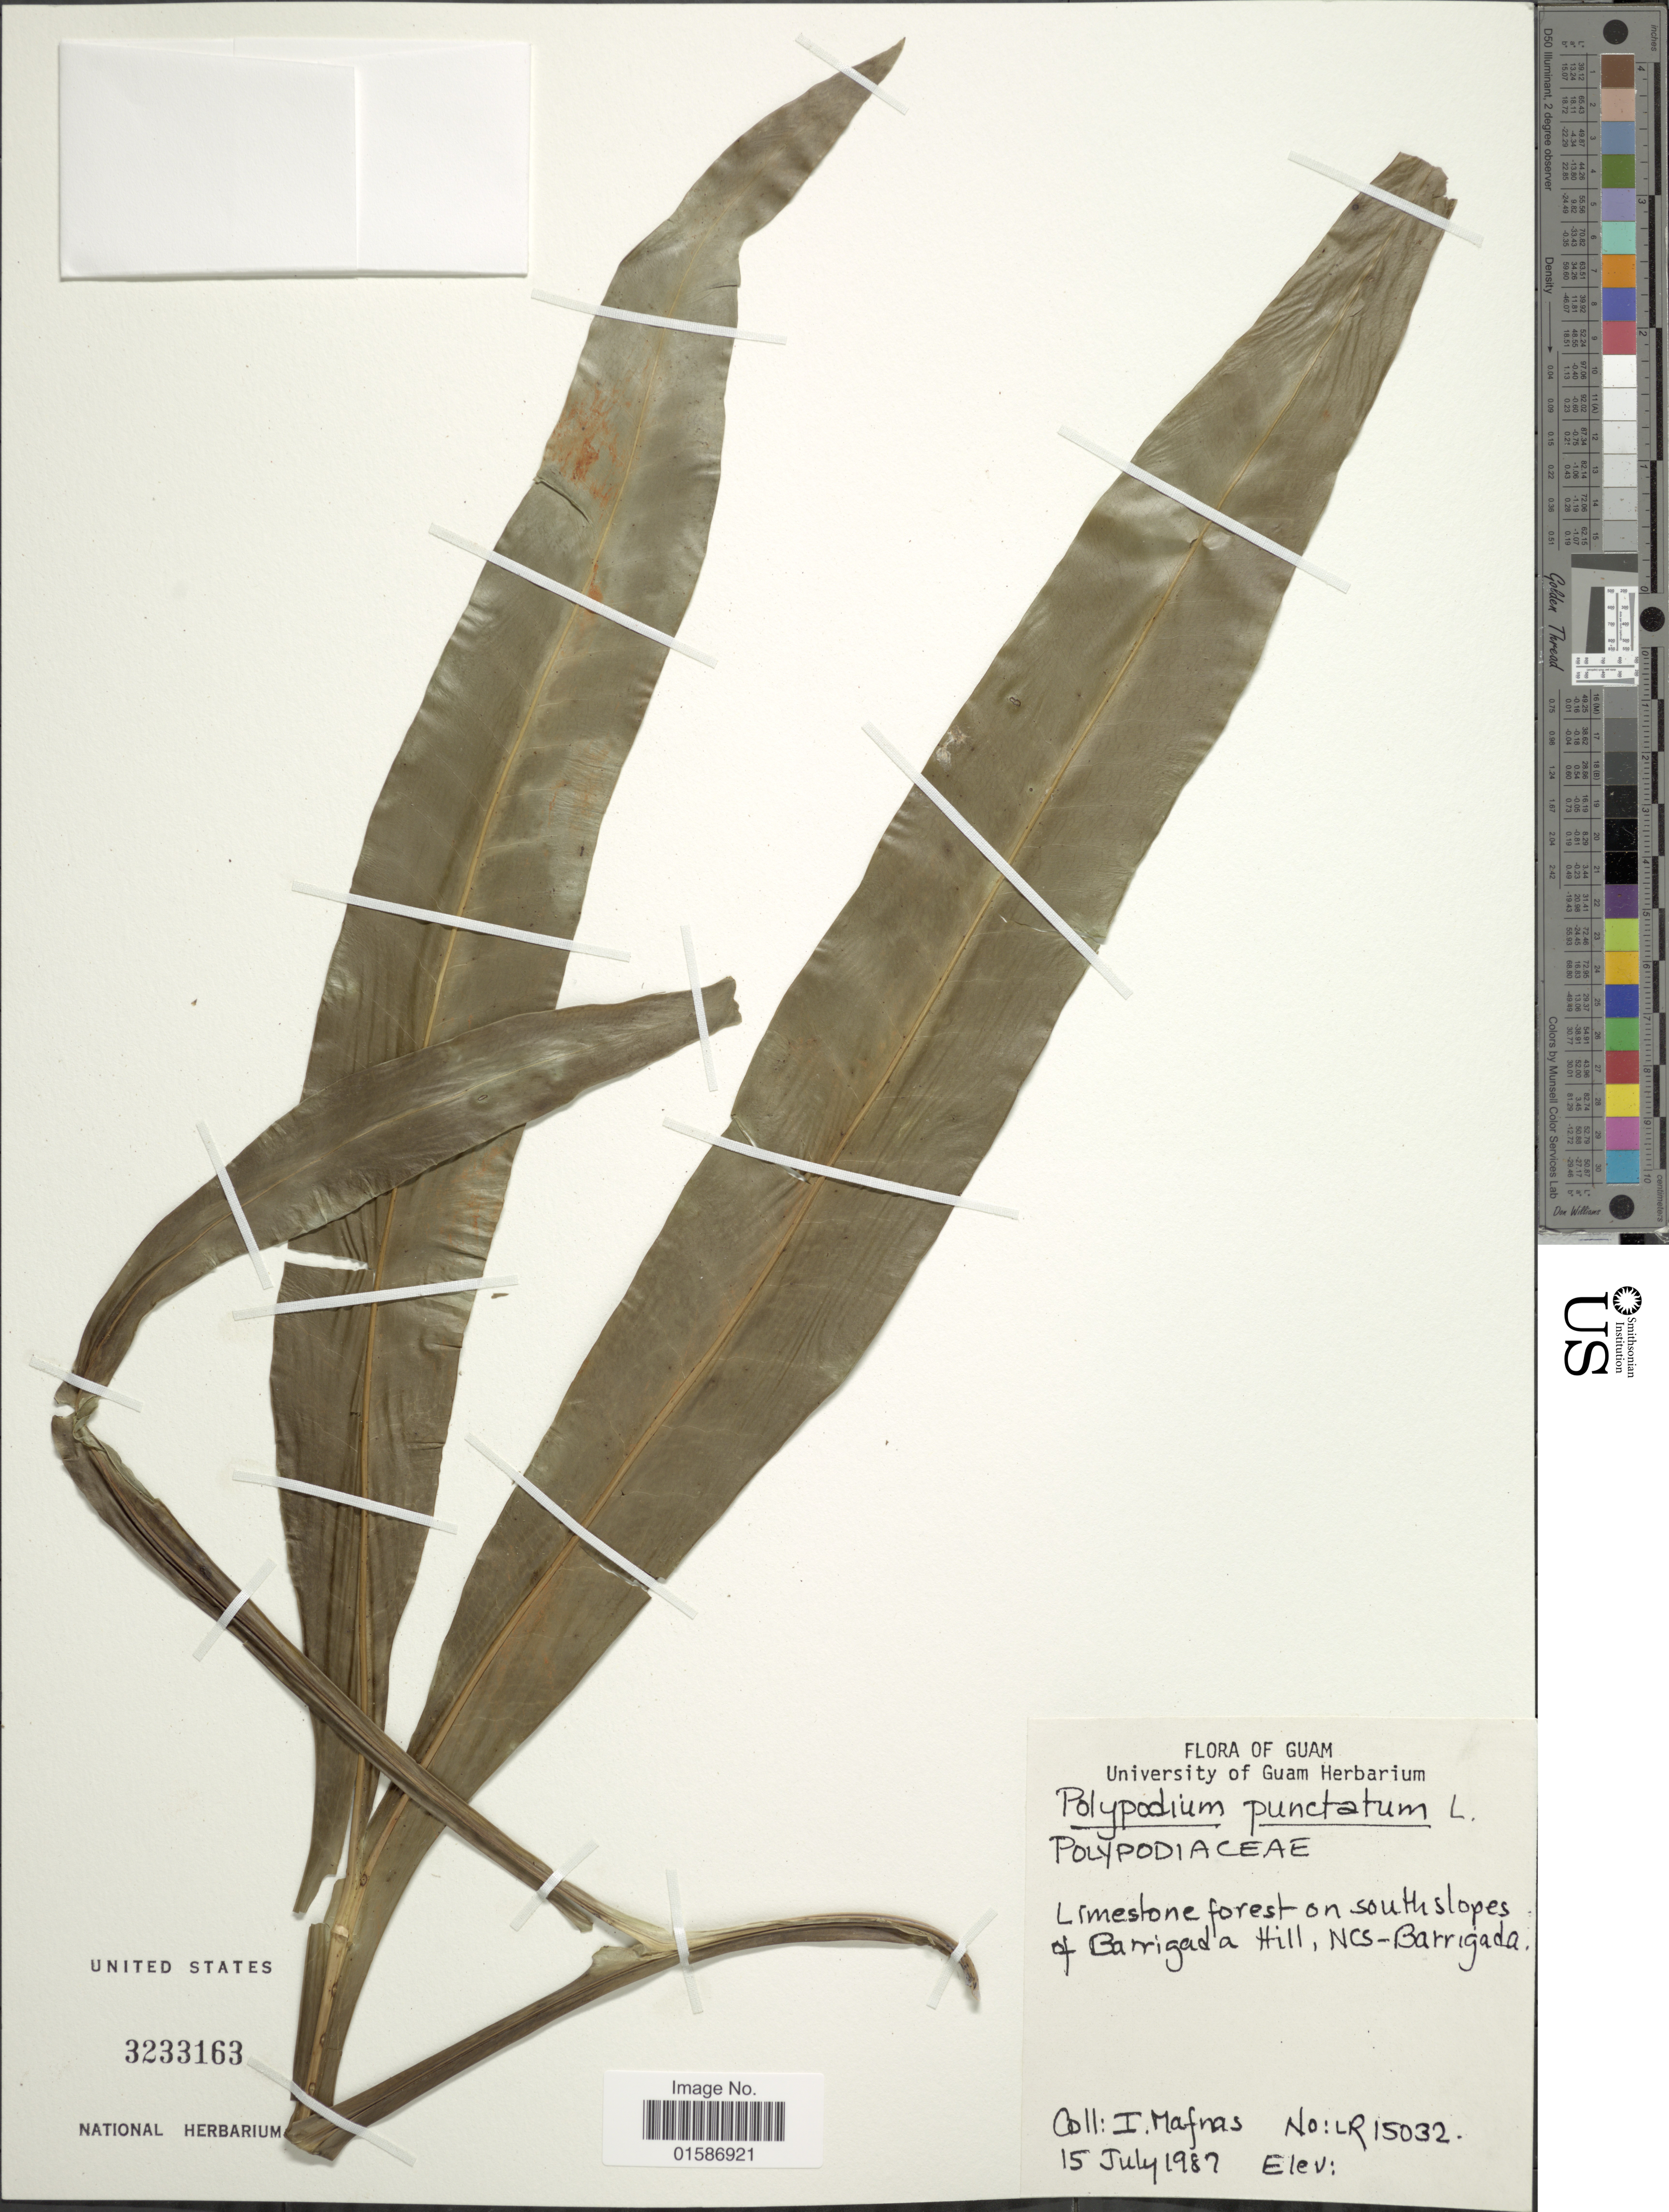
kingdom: Plantae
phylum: Tracheophyta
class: Polypodiopsida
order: Polypodiales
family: Polypodiaceae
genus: Microsorum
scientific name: Microsorum punctatum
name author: (L.) Copel.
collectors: I. Mafnas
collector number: LR 15032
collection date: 1987-07-15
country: Guam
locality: Limestone forest on south slopes of Barrigada Hill, NCS-Barrigada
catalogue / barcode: US 3233163